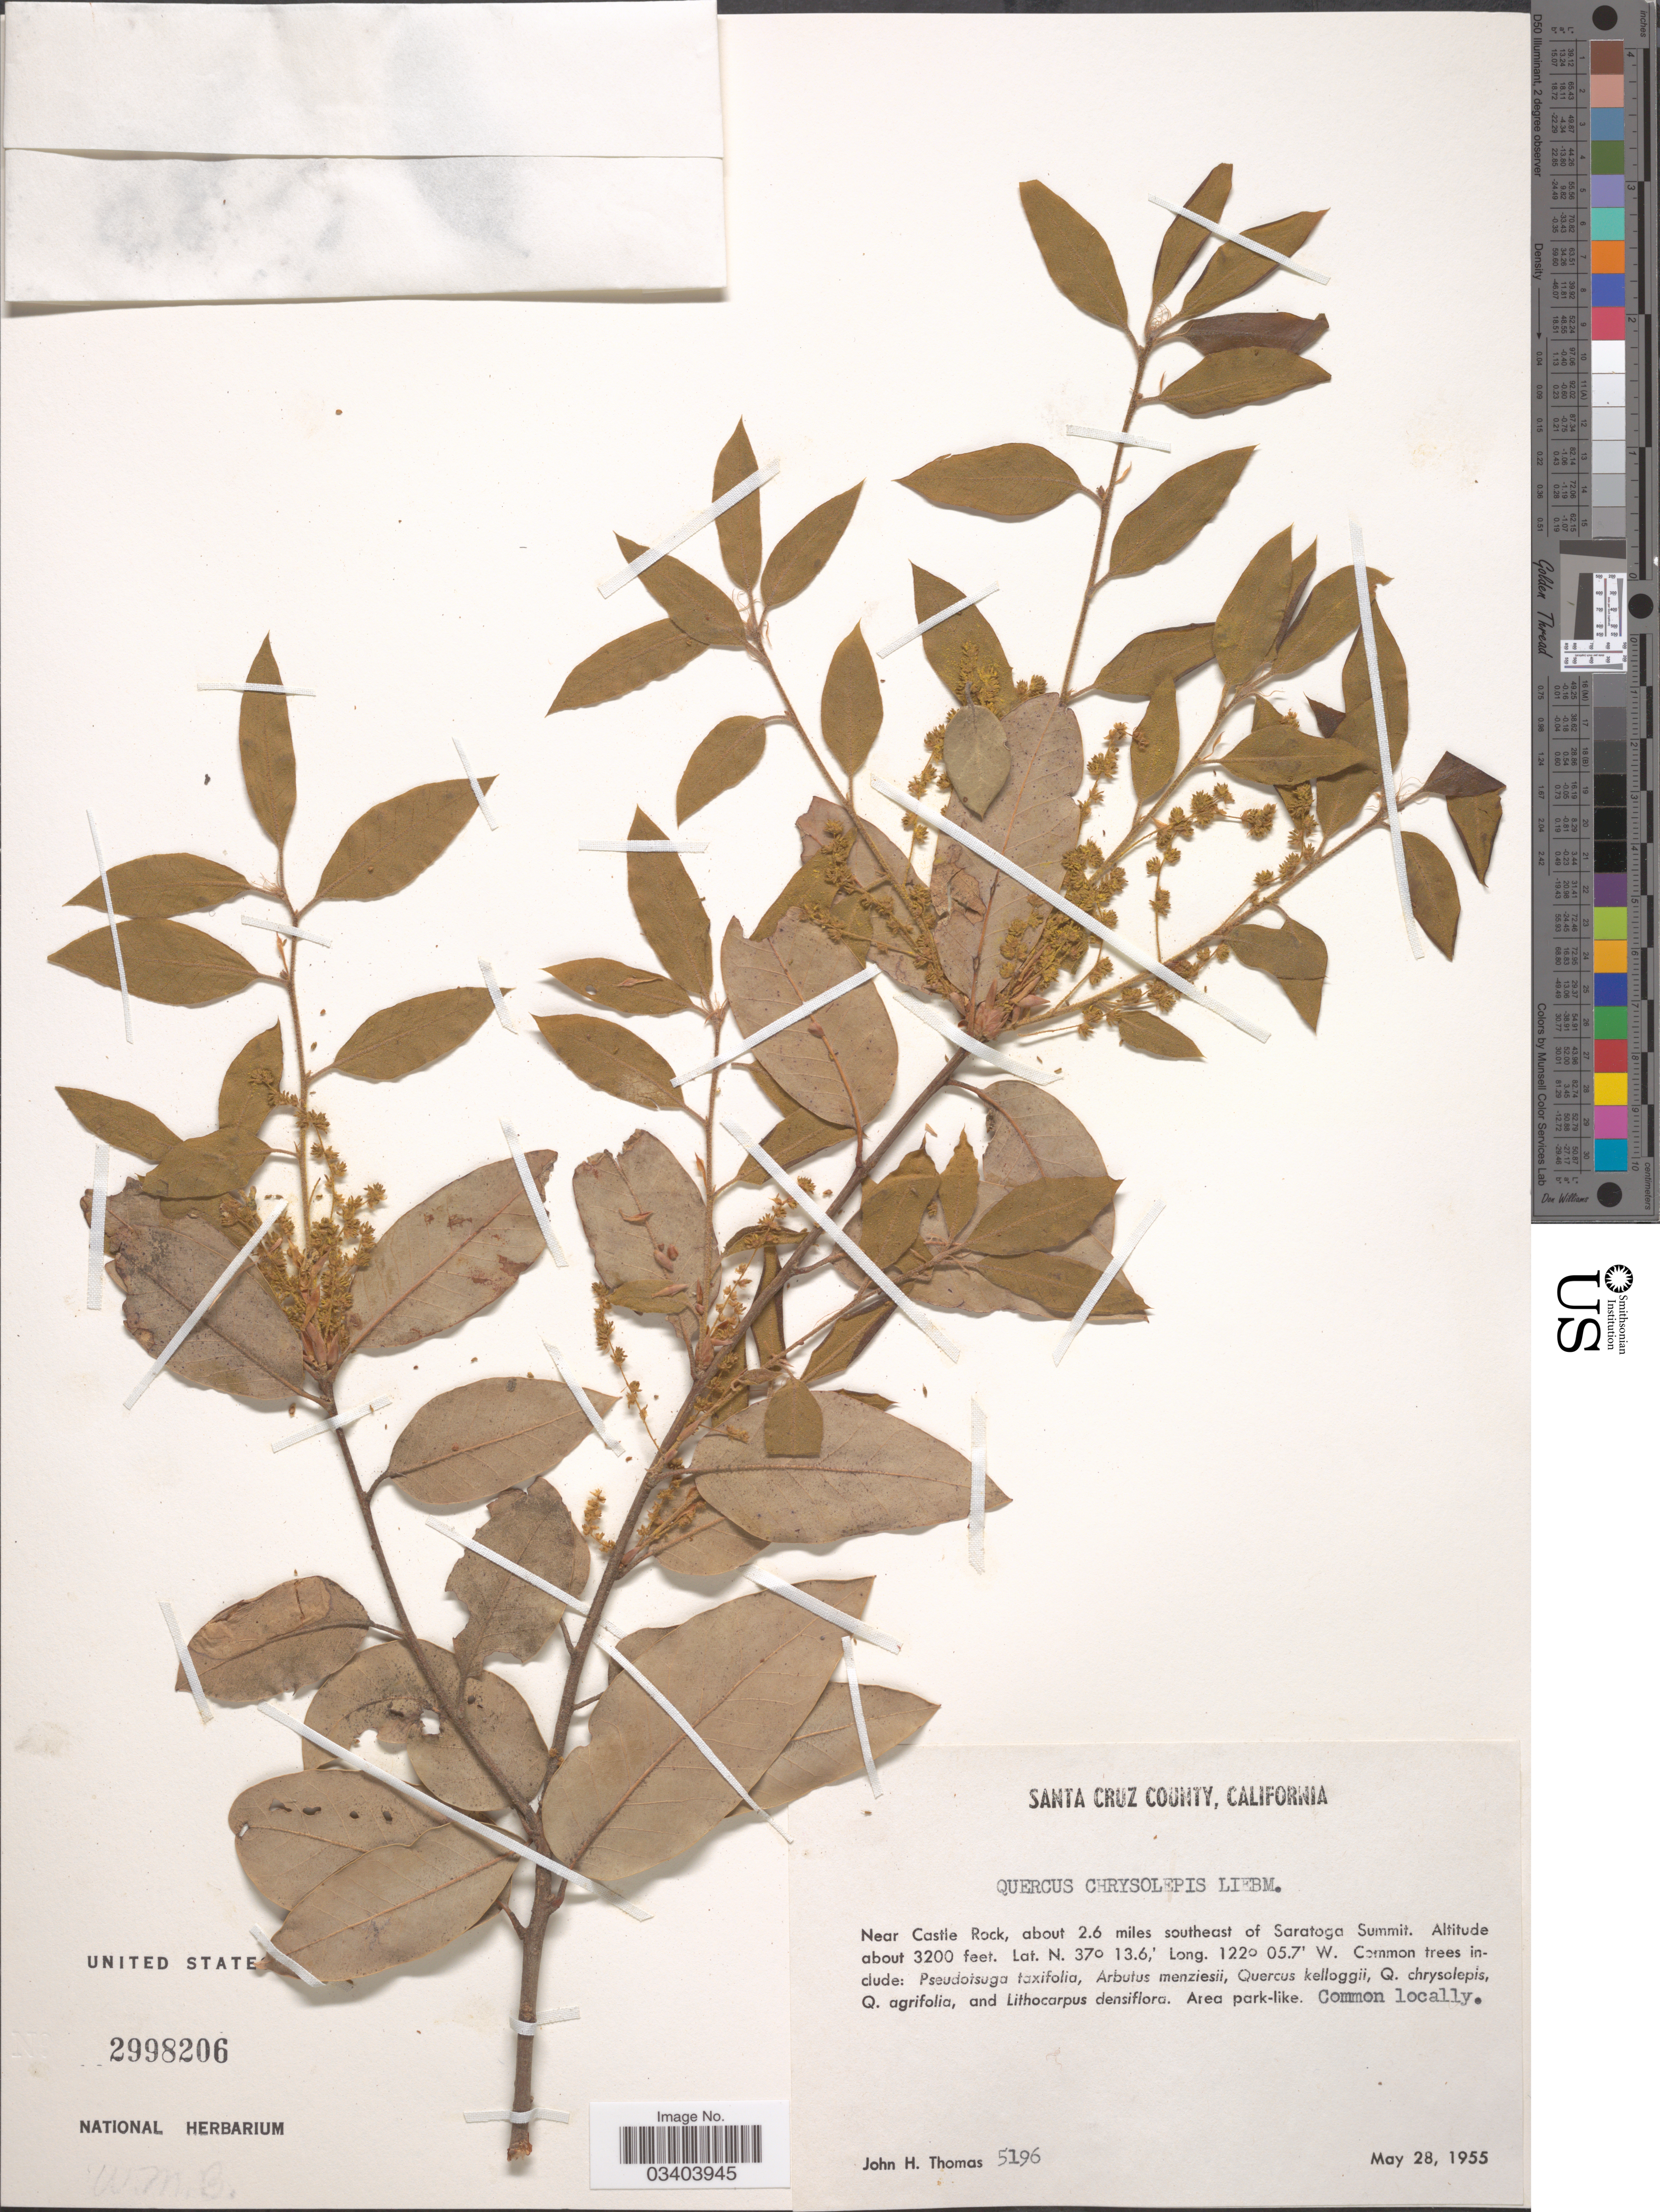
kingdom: Plantae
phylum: Tracheophyta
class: Magnoliopsida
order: Fagales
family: Fagaceae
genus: Quercus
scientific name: Quercus chrysolepis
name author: Liebm.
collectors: J. H. Thomas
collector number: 5196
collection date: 1955-05-28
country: United States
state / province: California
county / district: Santa Cruz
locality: Santa Cruz County. Near Castle Rock, about 2.6 miles southeast of Saratoga Summit.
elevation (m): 975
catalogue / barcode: US 2998206